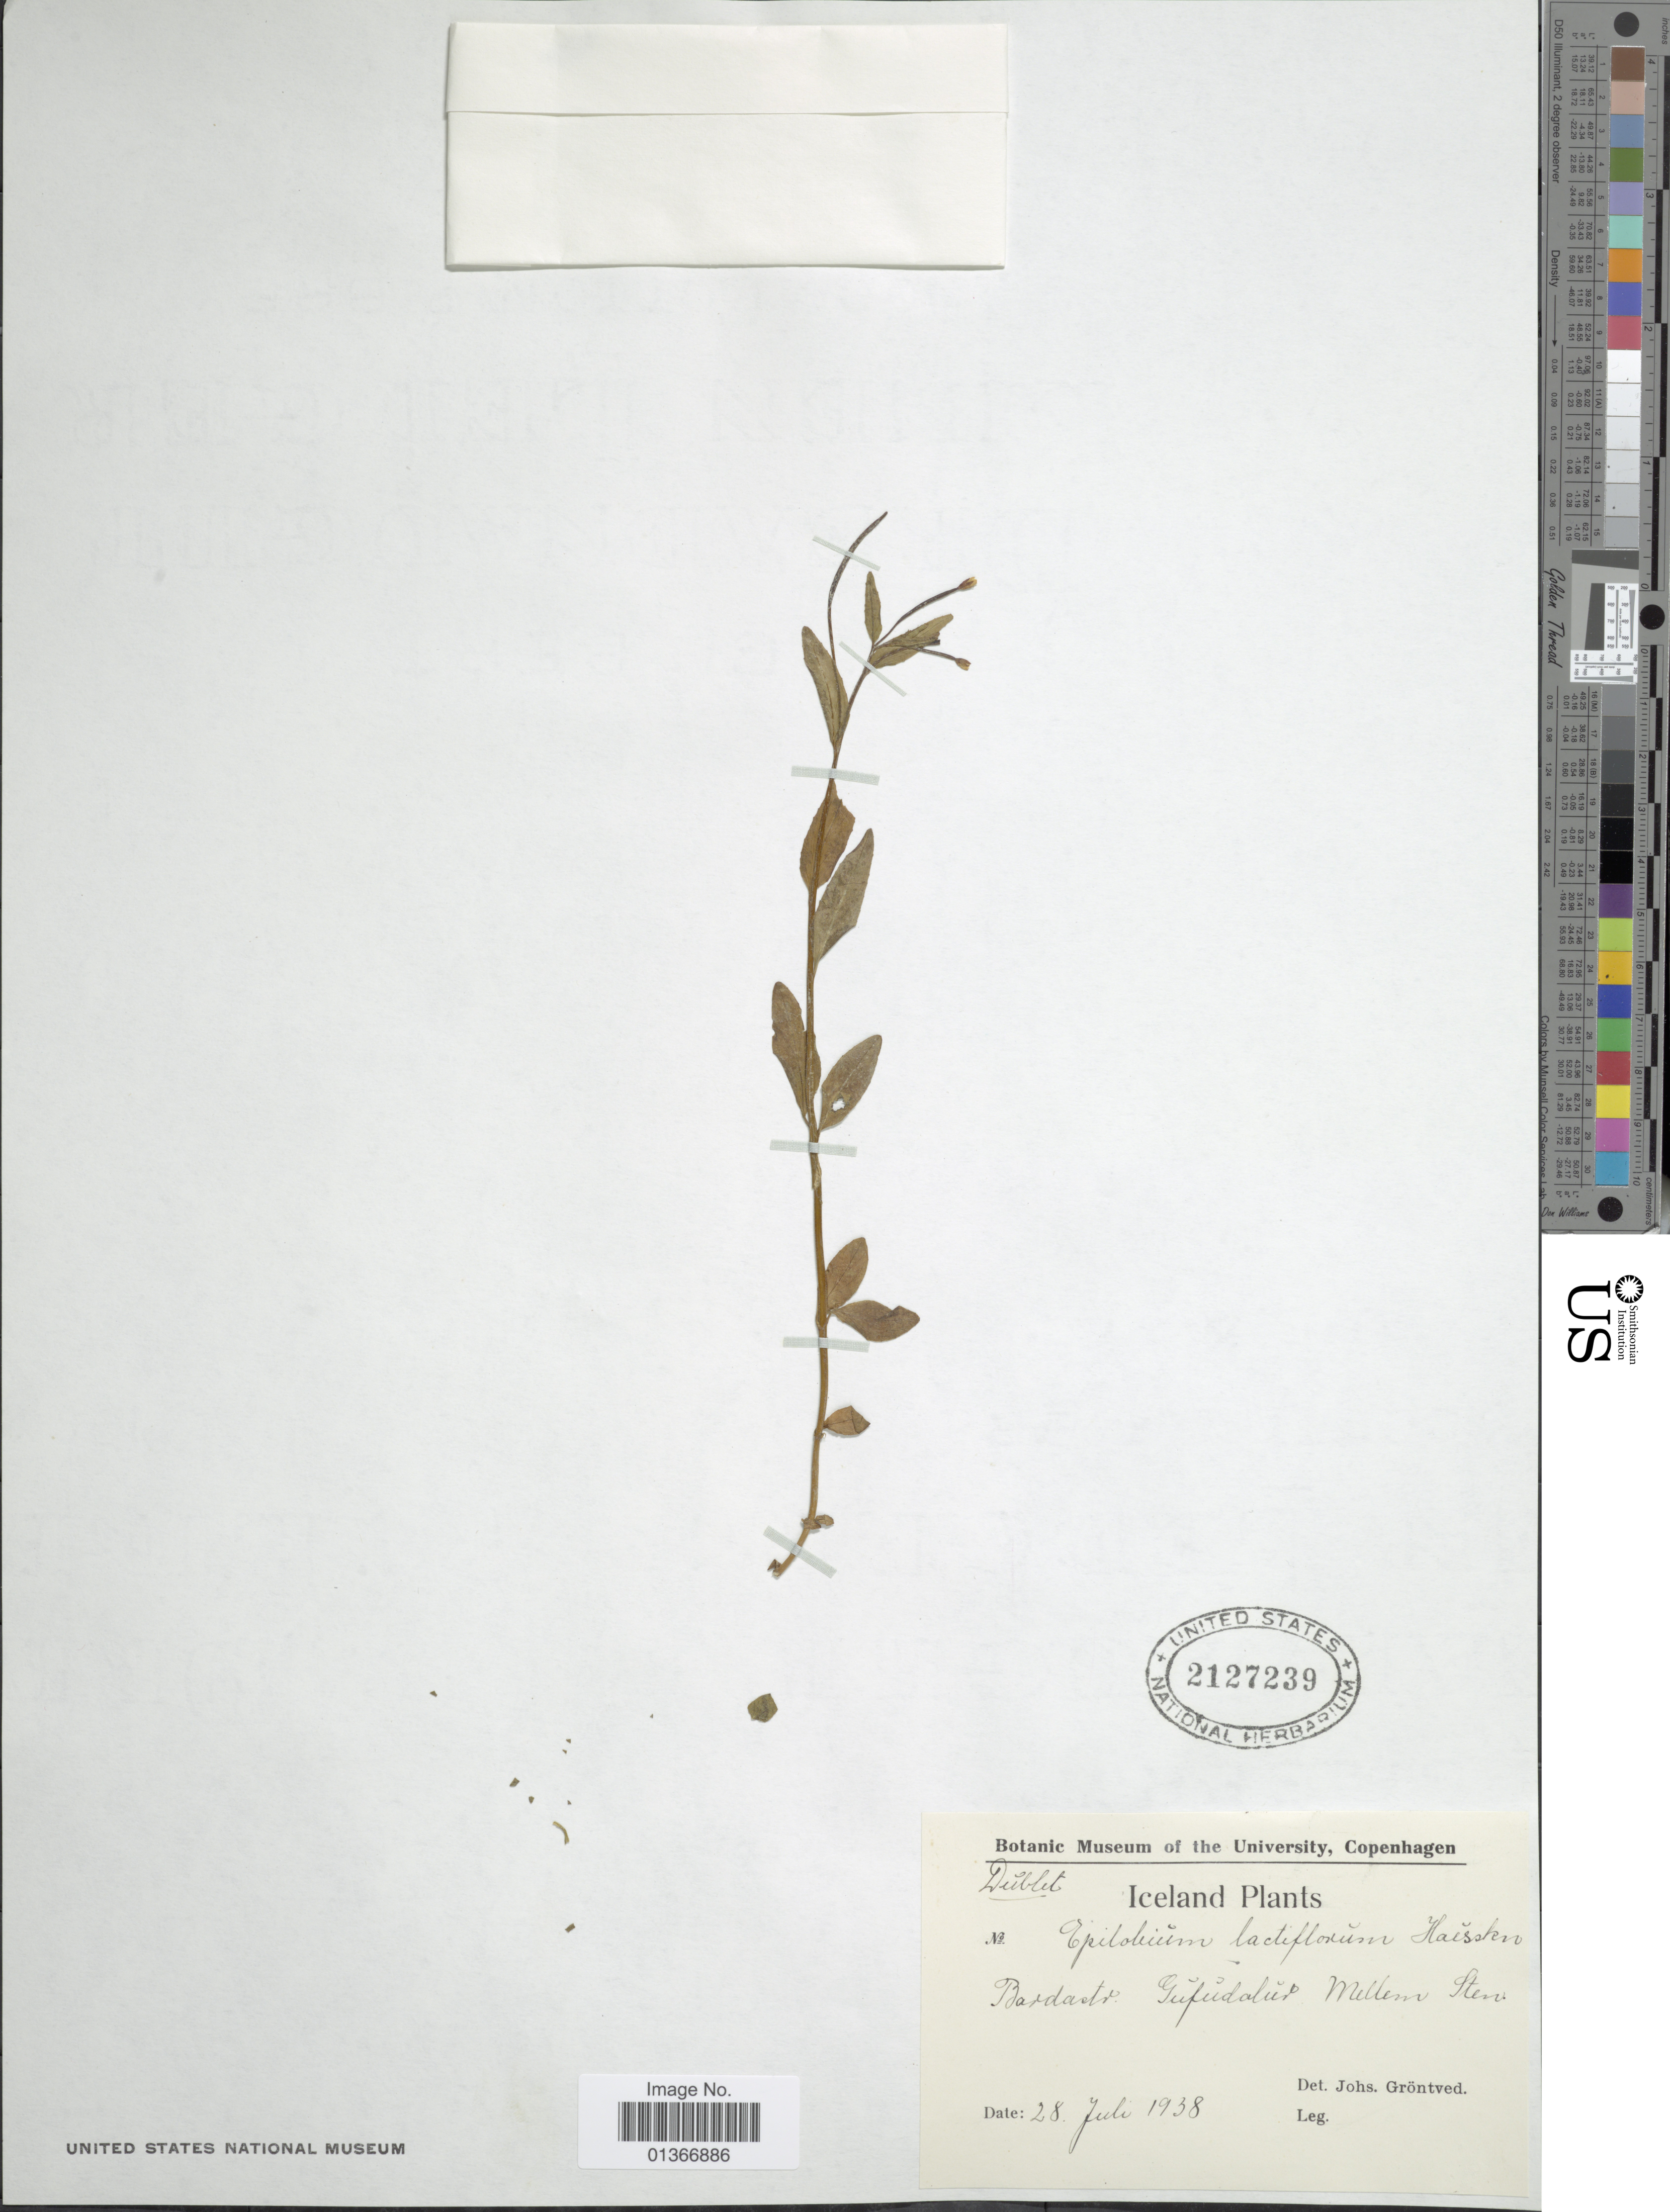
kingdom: Plantae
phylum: Tracheophyta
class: Magnoliopsida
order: Myrtales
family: Onagraceae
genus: Epilobium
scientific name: Epilobium lactiflorum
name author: Hausskn.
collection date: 1938-07-28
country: Iceland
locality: Bardastr. Gufudalur Mellem Sten.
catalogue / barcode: US 2127239